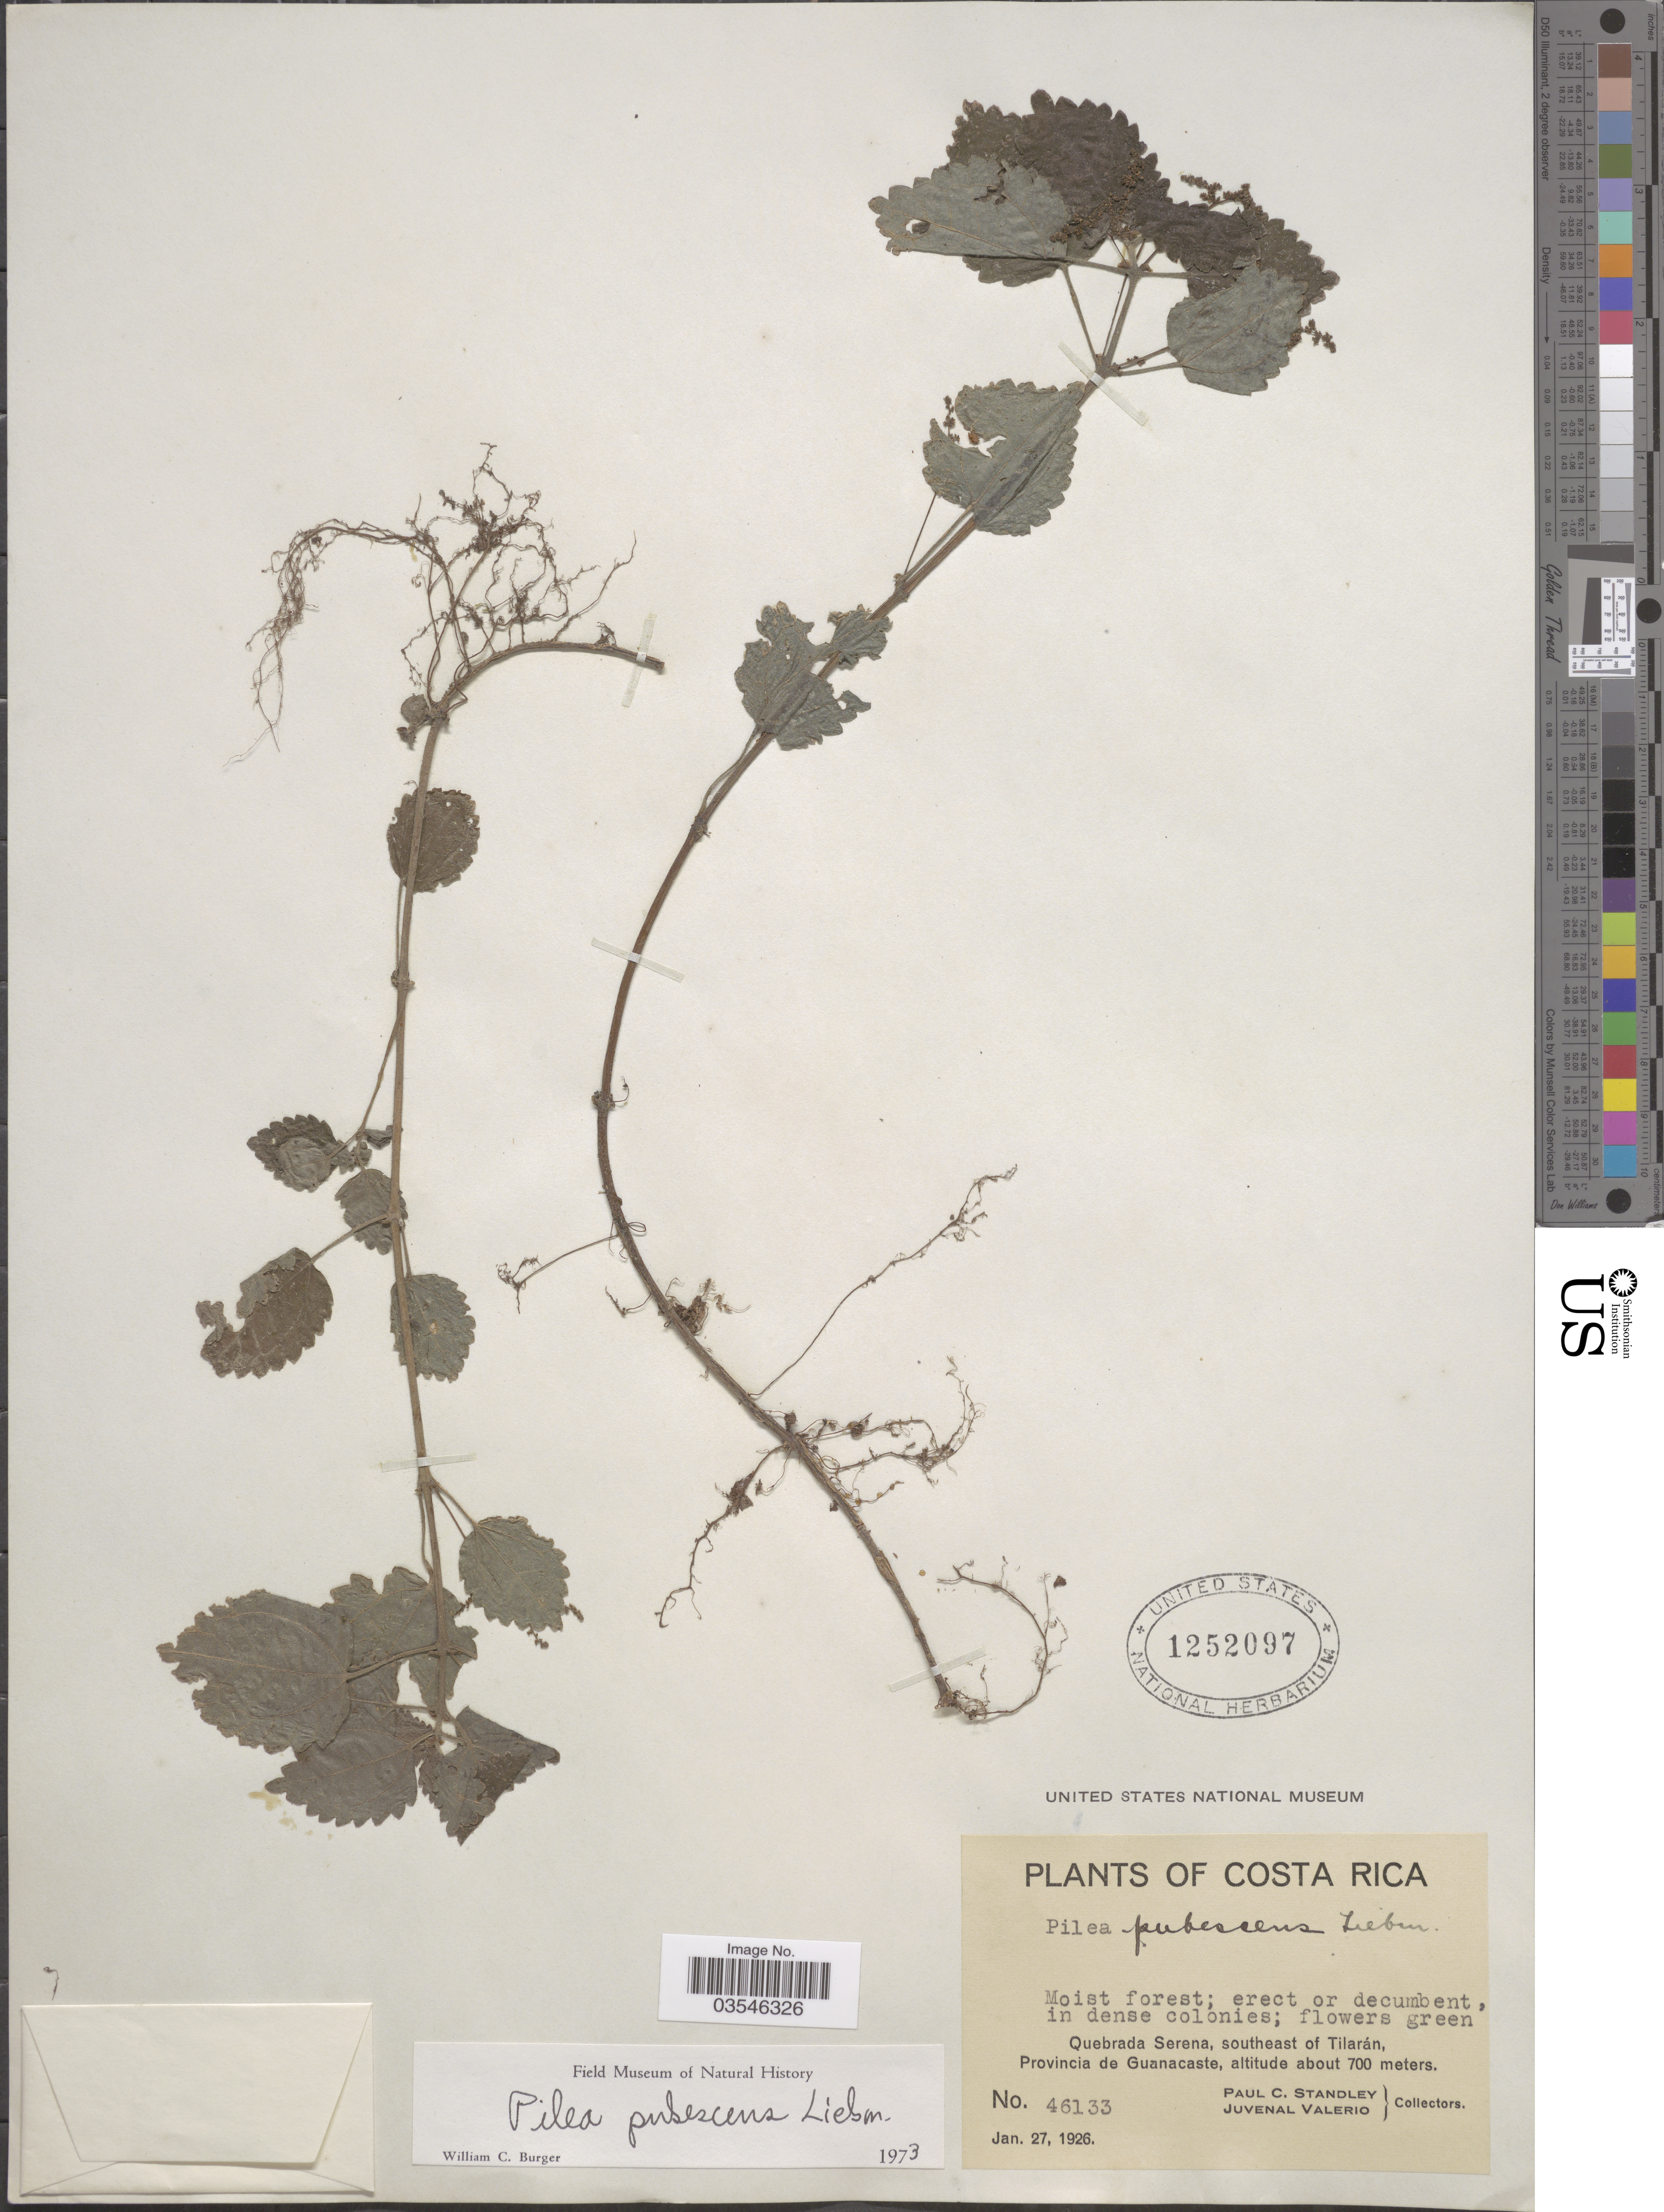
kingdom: Plantae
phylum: Tracheophyta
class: Magnoliopsida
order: Rosales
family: Urticaceae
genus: Pilea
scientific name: Pilea pubescens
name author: Liebm.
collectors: P. C. Standley & J. Valerio R.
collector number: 46133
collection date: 1926-01-27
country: Costa Rica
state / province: Guanacaste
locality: Quebrada Serena, southeast of Tilarán, Provincia de Guanacaste.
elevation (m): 700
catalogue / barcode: US 1252097